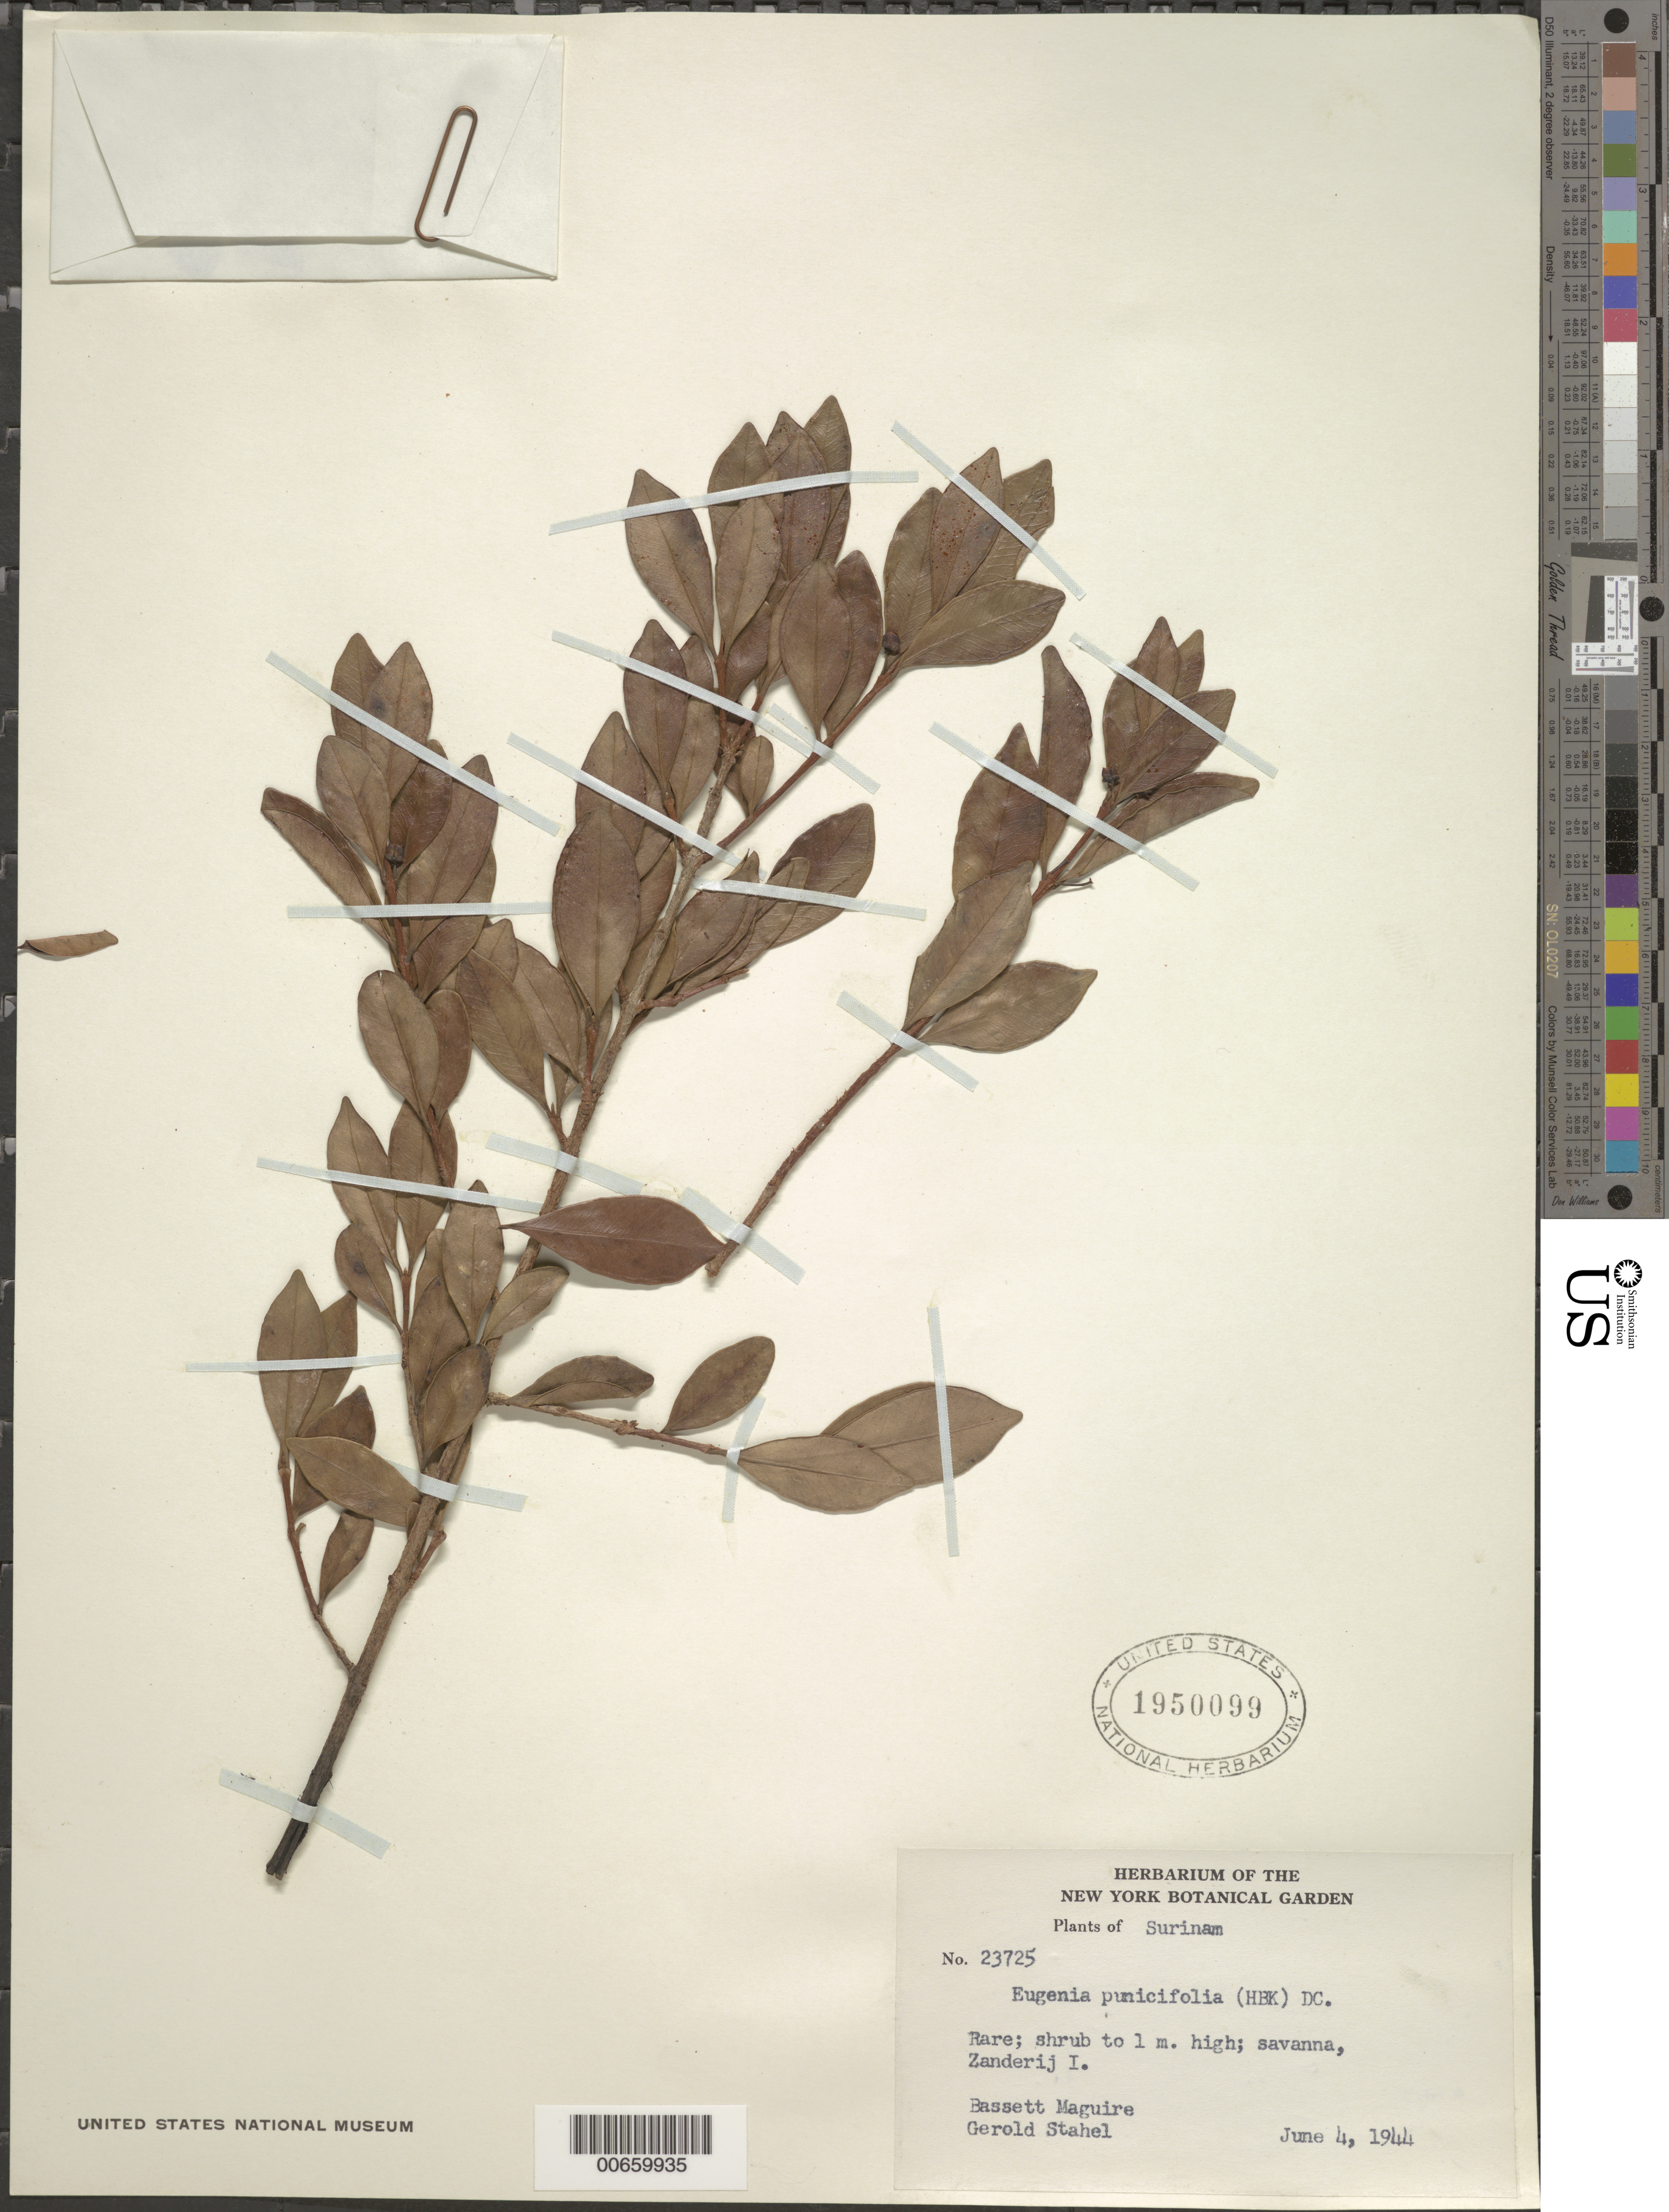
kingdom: Plantae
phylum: Tracheophyta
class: Magnoliopsida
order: Myrtales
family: Myrtaceae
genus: Eugenia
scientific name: Eugenia punicifolia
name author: (Kunth) DC.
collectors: B. Maguire & G. Stahel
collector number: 23725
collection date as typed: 4-Jun-44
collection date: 1944-06-04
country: Suriname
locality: Zanderij I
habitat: Savanna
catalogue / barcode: US 1950099